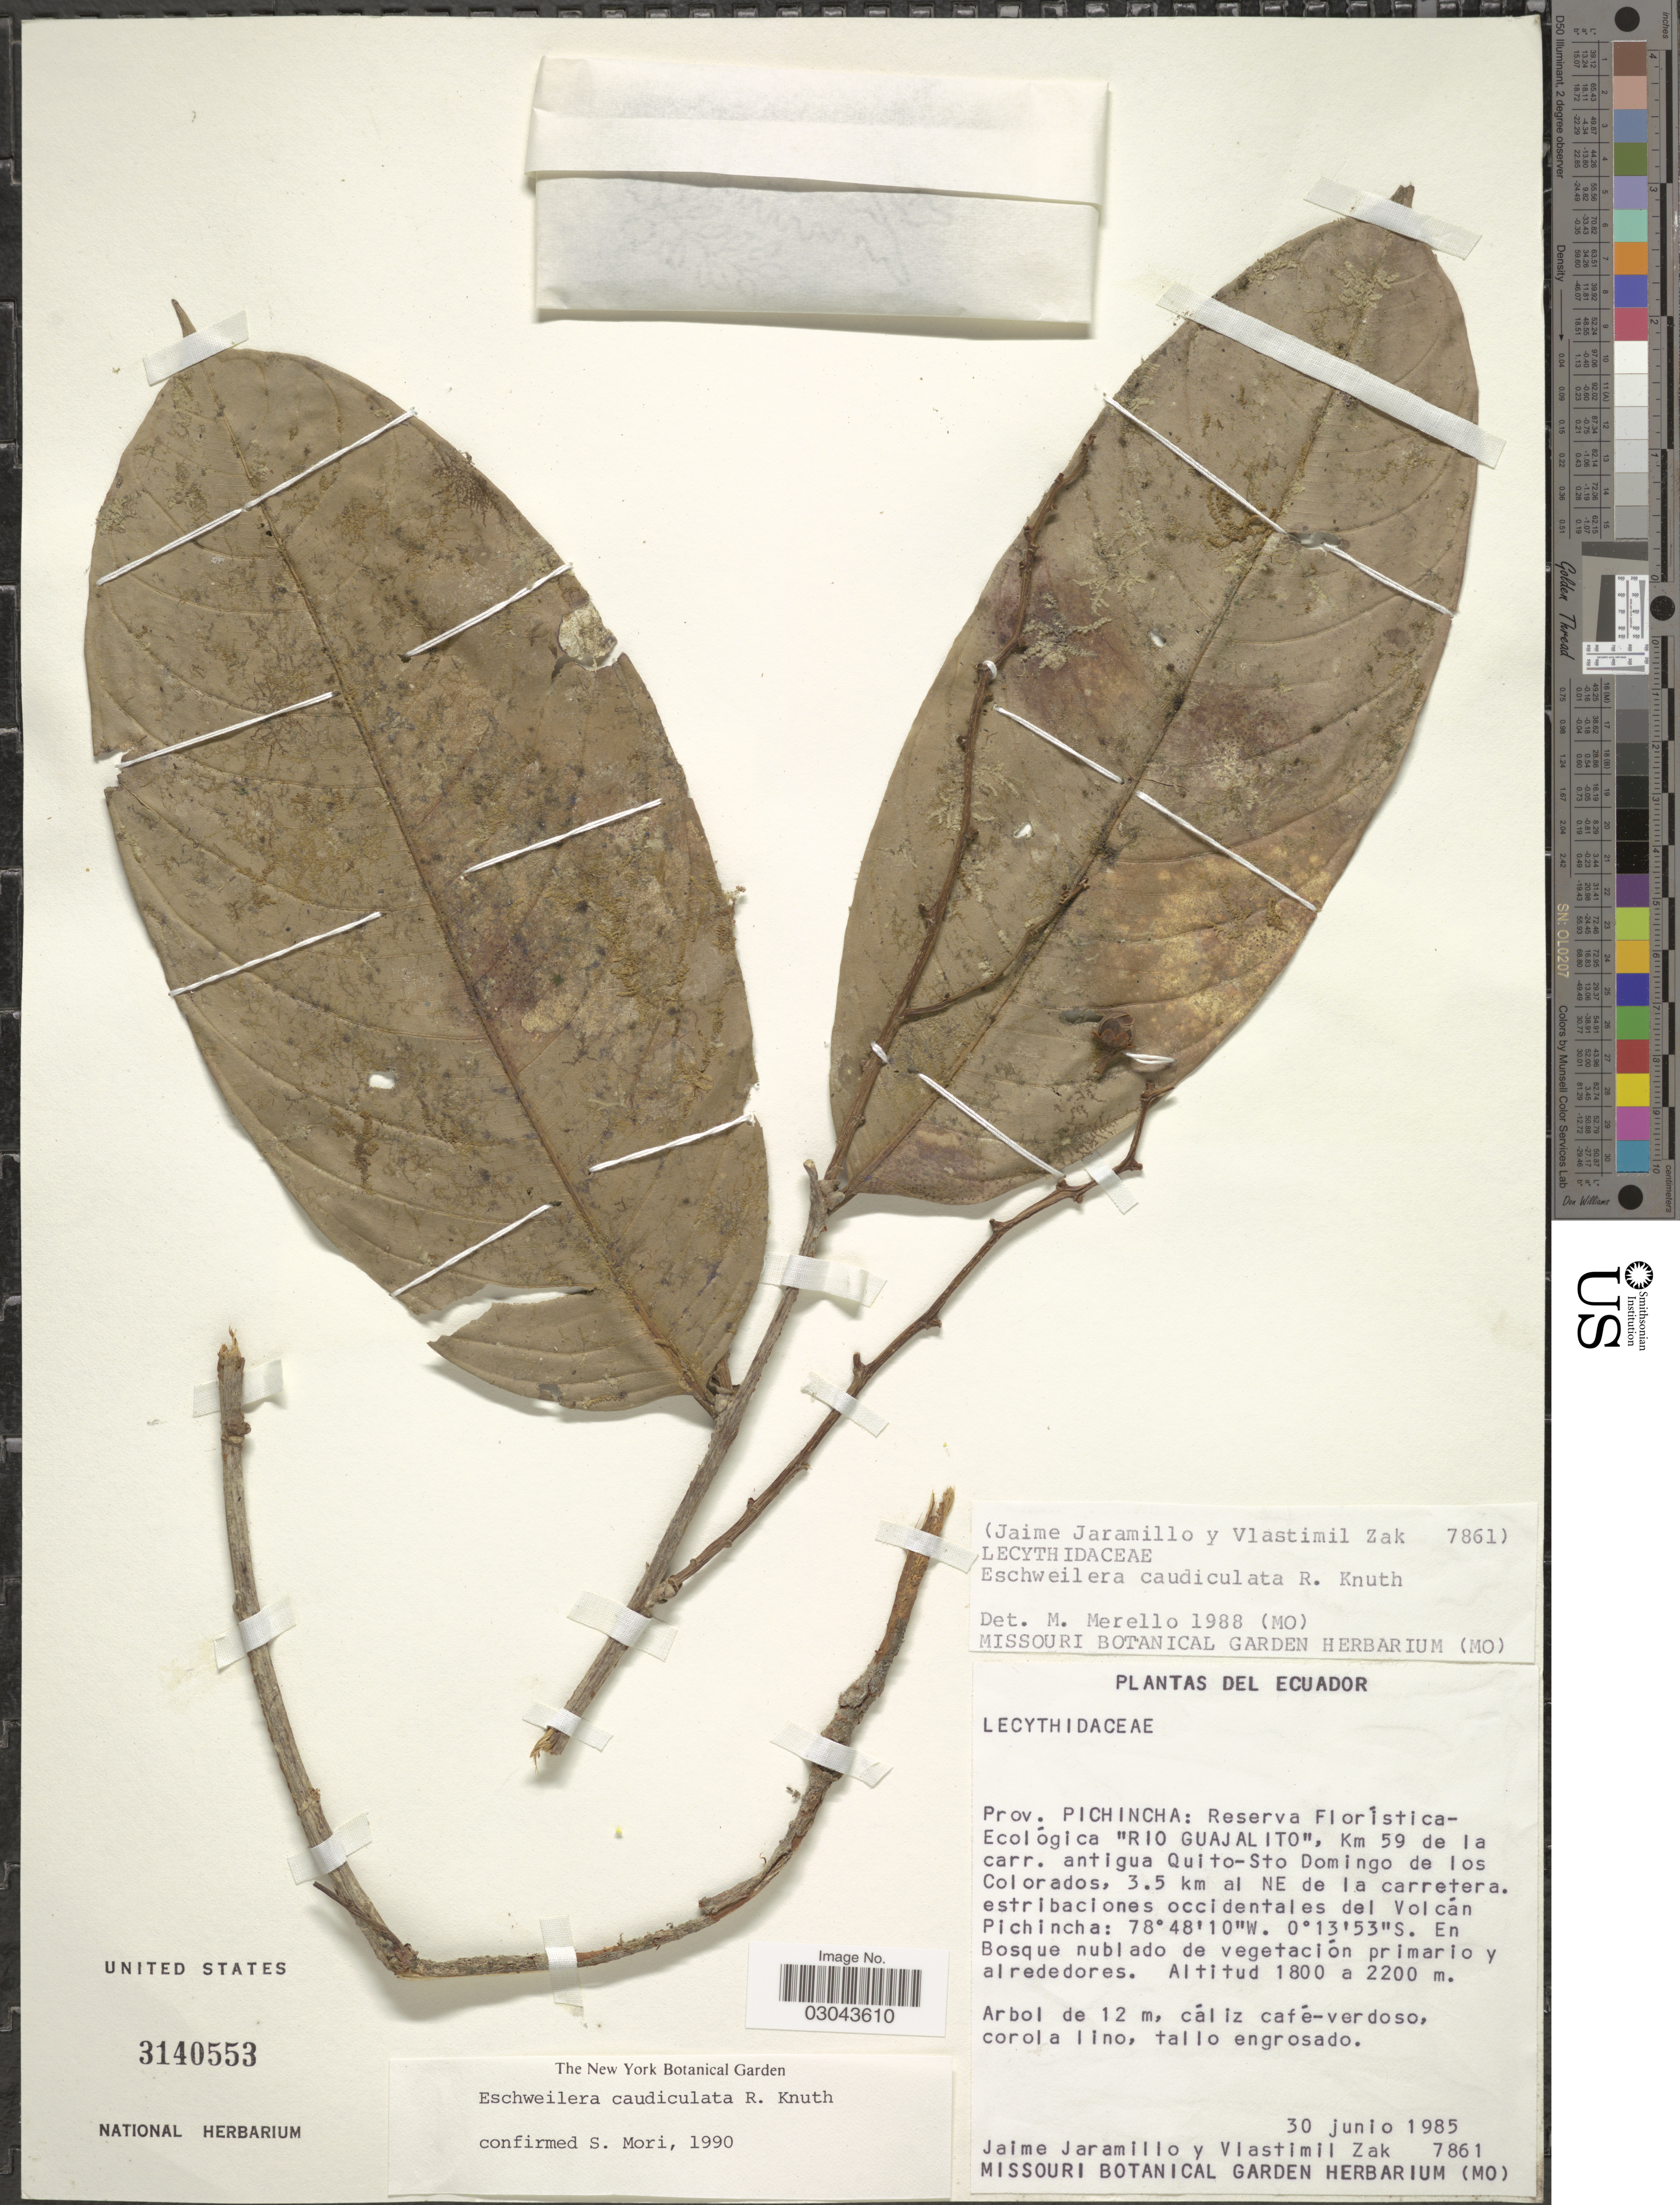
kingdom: Plantae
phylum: Tracheophyta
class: Magnoliopsida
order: Ericales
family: Lecythidaceae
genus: Eschweilera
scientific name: Eschweilera caudiculata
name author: R. Knuth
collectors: J. Jaramillo & V. Zak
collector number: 7861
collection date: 1985-06-30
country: Ecuador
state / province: Pichincha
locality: Reserva Florística-Ecológica "Rio Guajalito", Km 59 de la carr. antigua Quito-Sto Domingo de los Colorados, 3.5 km al NE de la carretera. Estribaciones occidentales del Volcán Pichincha.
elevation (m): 1800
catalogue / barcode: US 3140553